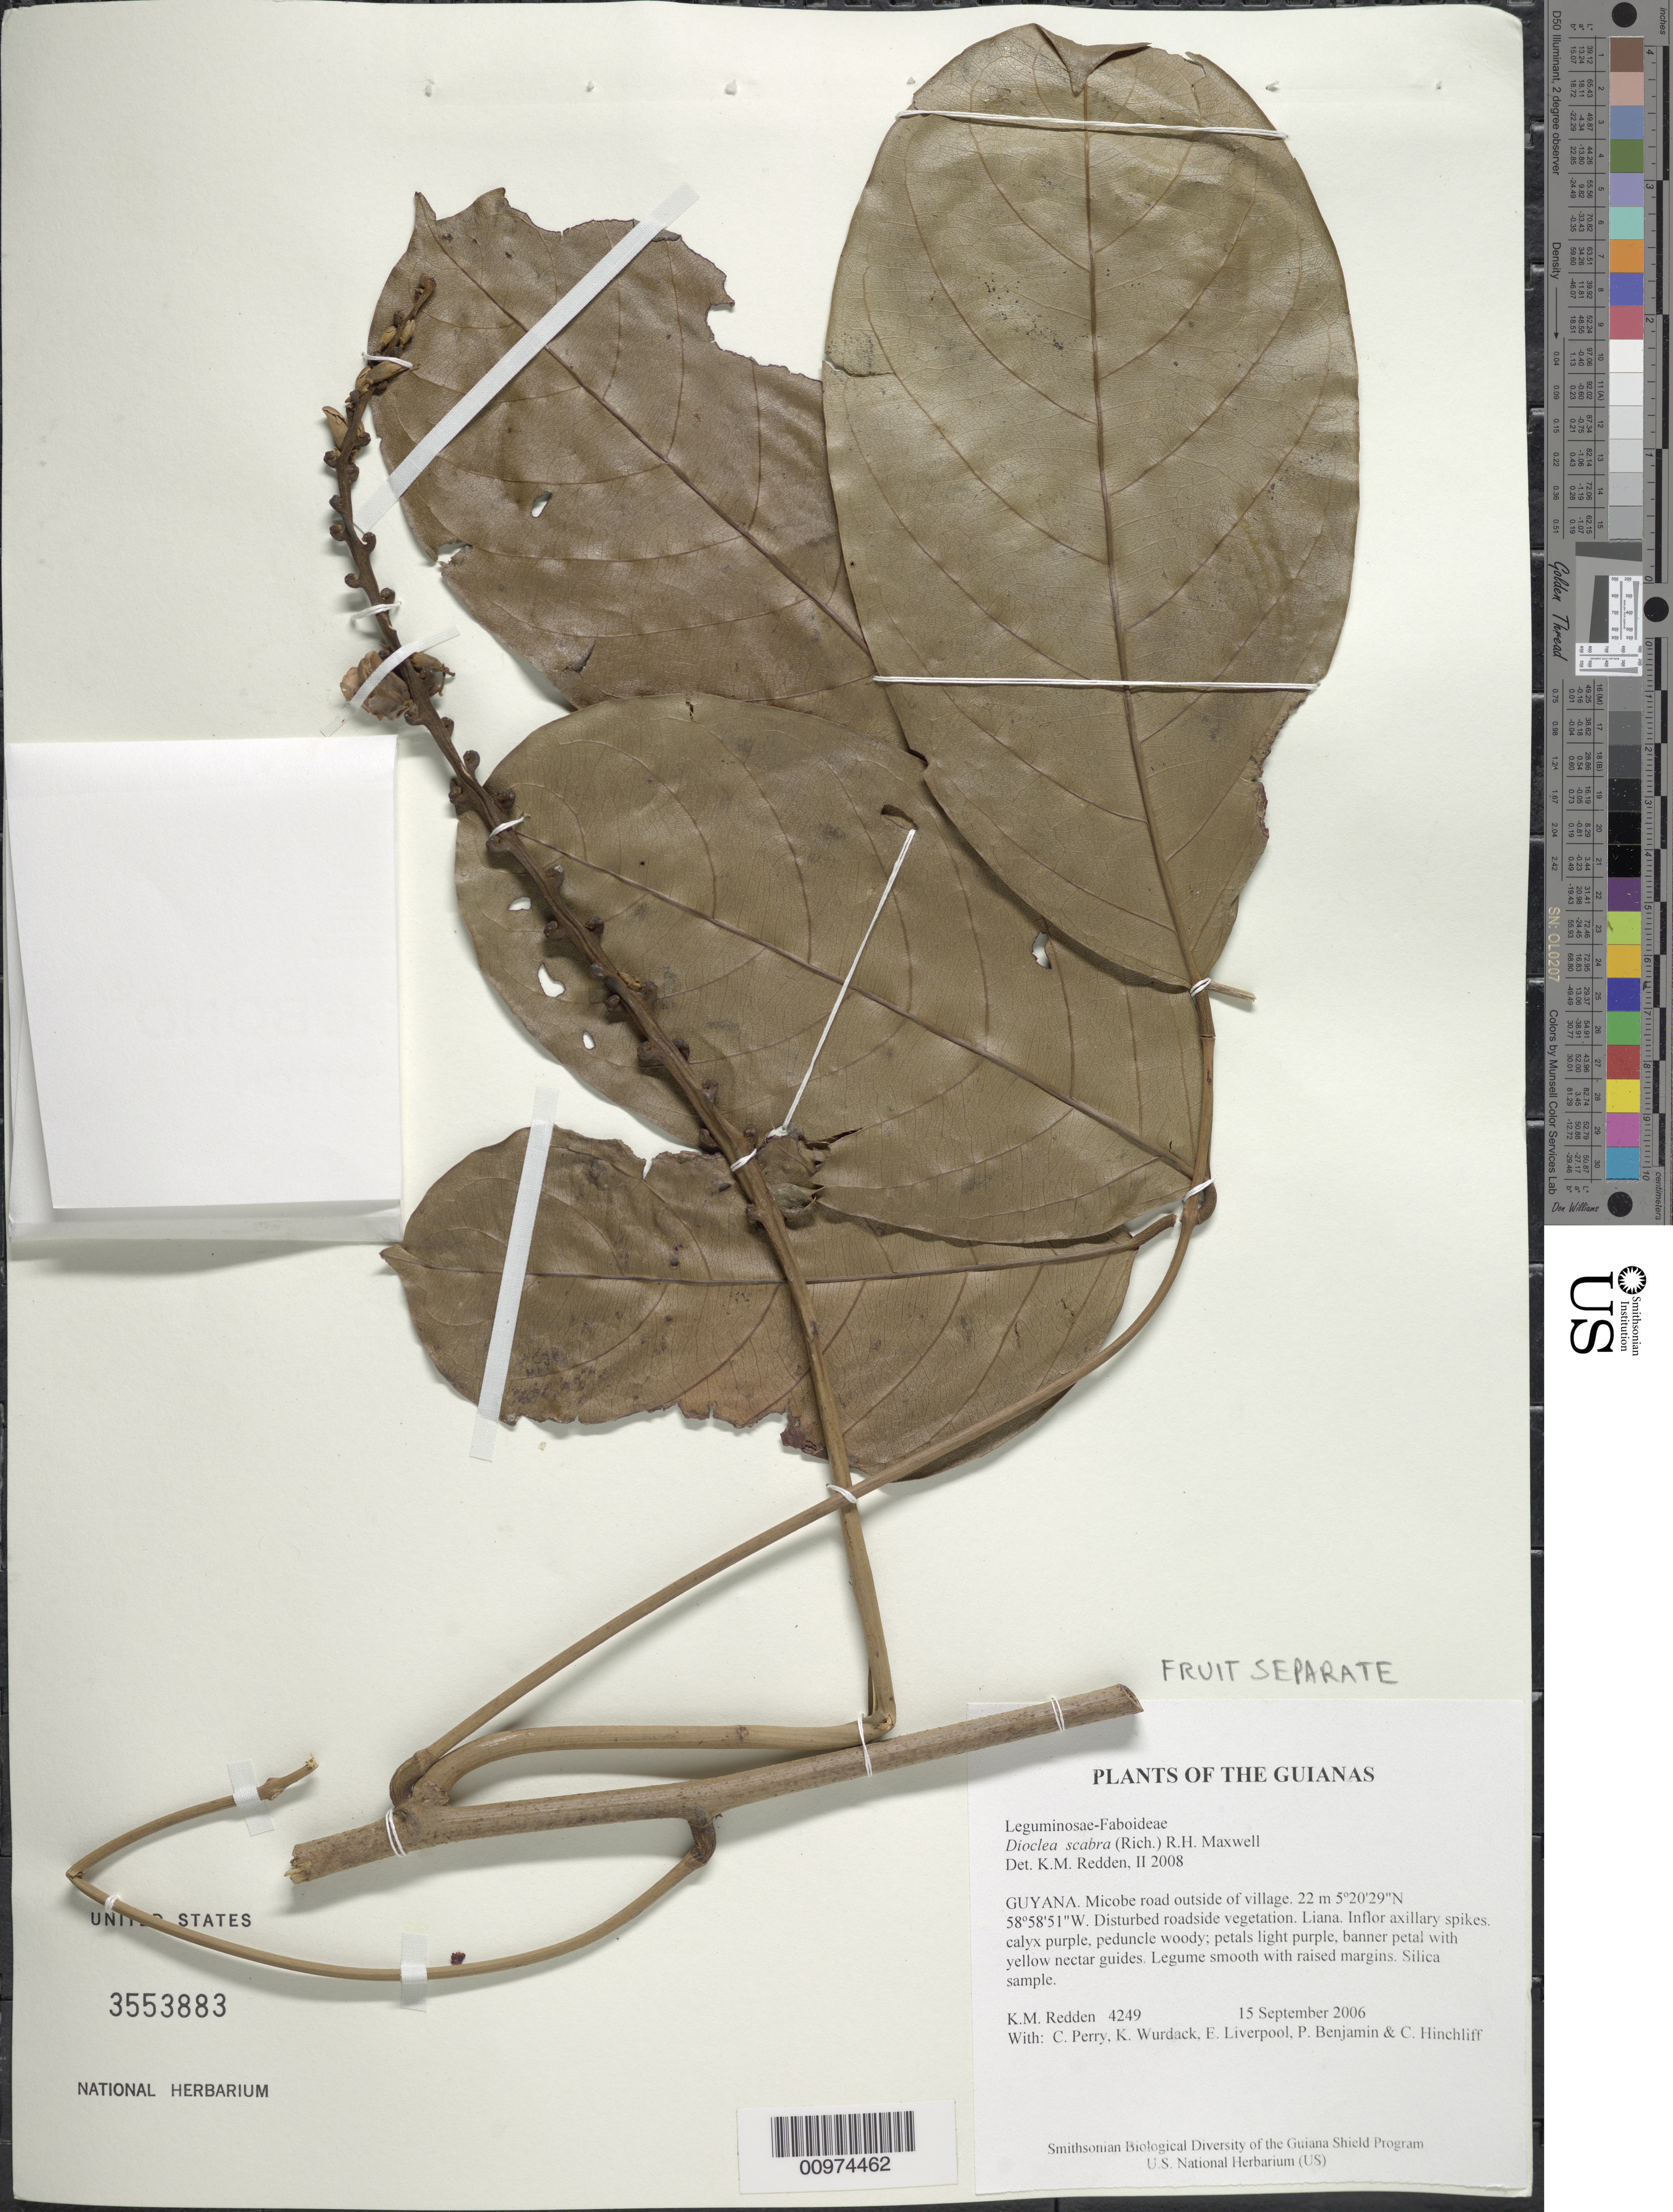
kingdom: Plantae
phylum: Tracheophyta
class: Magnoliopsida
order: Fabales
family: Fabaceae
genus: Macropsychanthus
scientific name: Macropsychanthus scaber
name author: (Rich.) L.P. Queiroz & Snak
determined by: Strong, Mark T., (BOT), Smithsonian Institution - National Museum of Natural History (UNITED STATES)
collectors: K. M. Redden, C. Perry, K. Wurdack, E. Liverpool, P. Benjamin & C. E. Hinchliff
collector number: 4249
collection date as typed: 15 September 2006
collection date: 2006-09-15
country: Guyana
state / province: Potaro-Siparuni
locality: Micobe road outside of village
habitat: Disturbed roadside vegetation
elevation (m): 22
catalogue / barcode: US 3553883